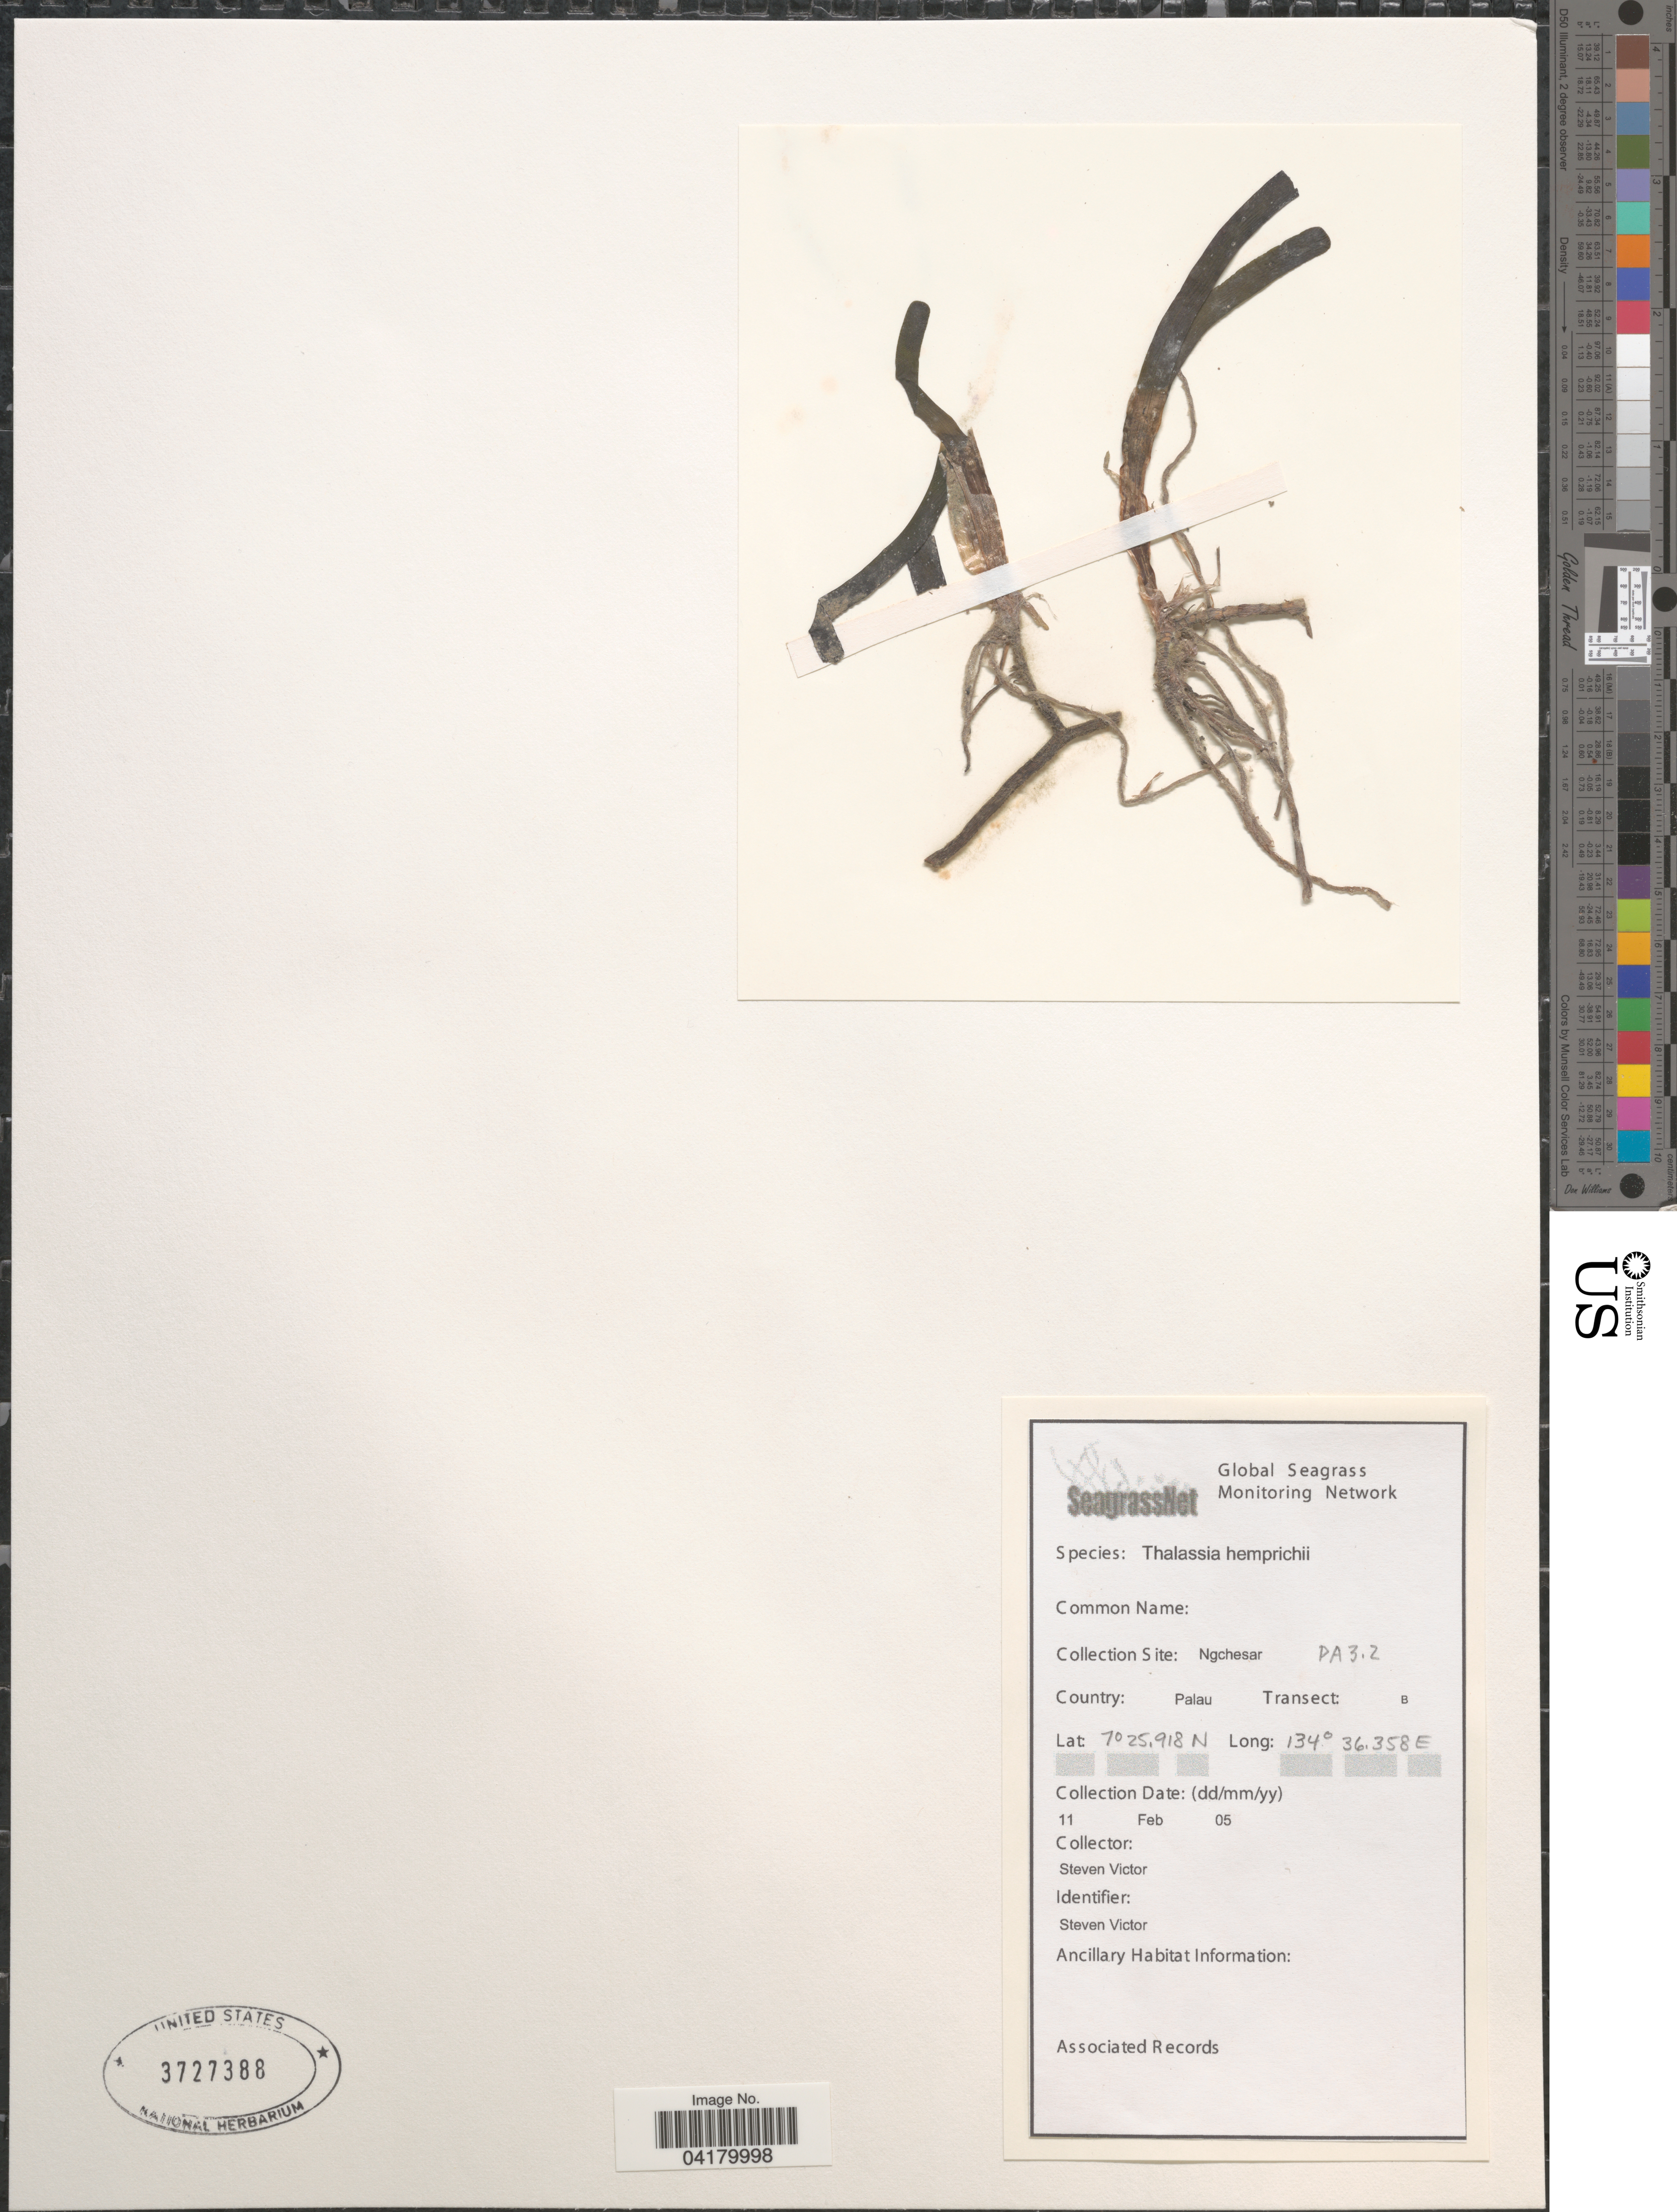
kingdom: Plantae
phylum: Tracheophyta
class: Liliopsida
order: Alismatales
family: Hydrocharitaceae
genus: Thalassia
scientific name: Thalassia hemprichii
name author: Asch.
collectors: S. Victor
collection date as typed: Transcribed d/m/y: 11/2/5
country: Palau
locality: Collection Site: Ngchesar PA3.2. Country: Palau. Transect: B.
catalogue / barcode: US 3727388